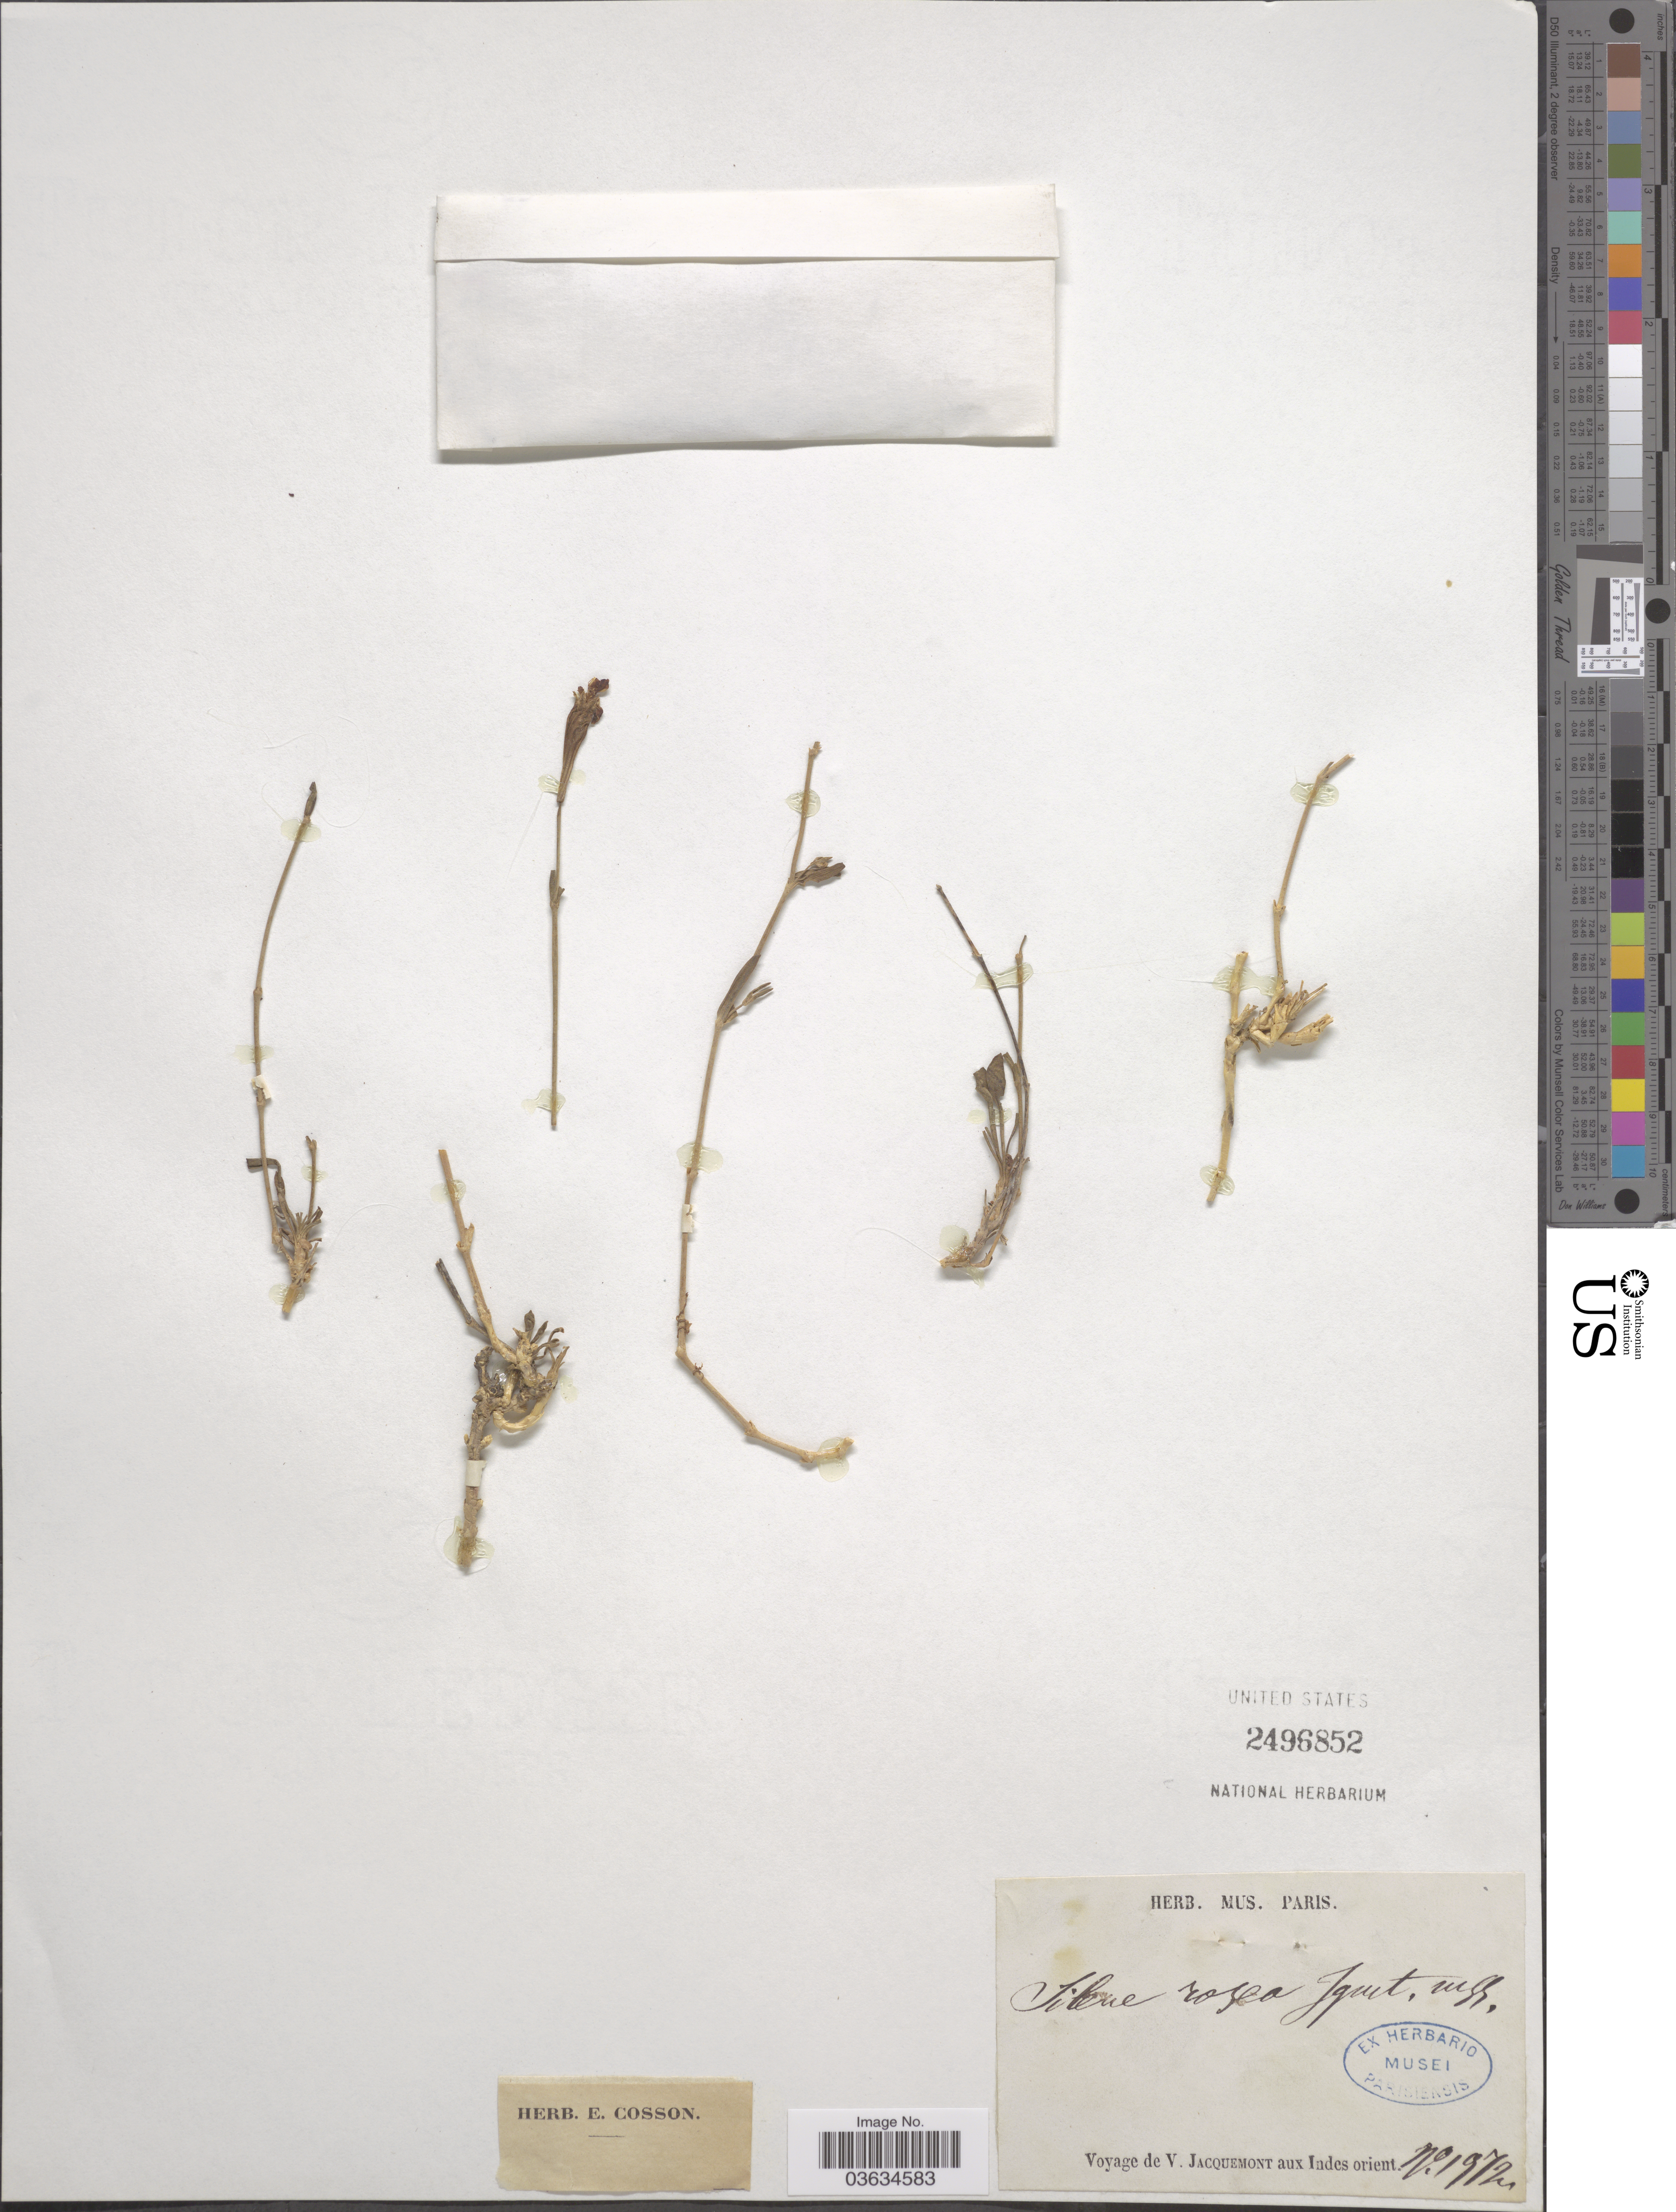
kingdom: Plantae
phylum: Tracheophyta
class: Magnoliopsida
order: Caryophyllales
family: Caryophyllaceae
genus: Silene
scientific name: Silene sp.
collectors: V. Jacquemont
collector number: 1972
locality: Indes orient.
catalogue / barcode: US 2496852